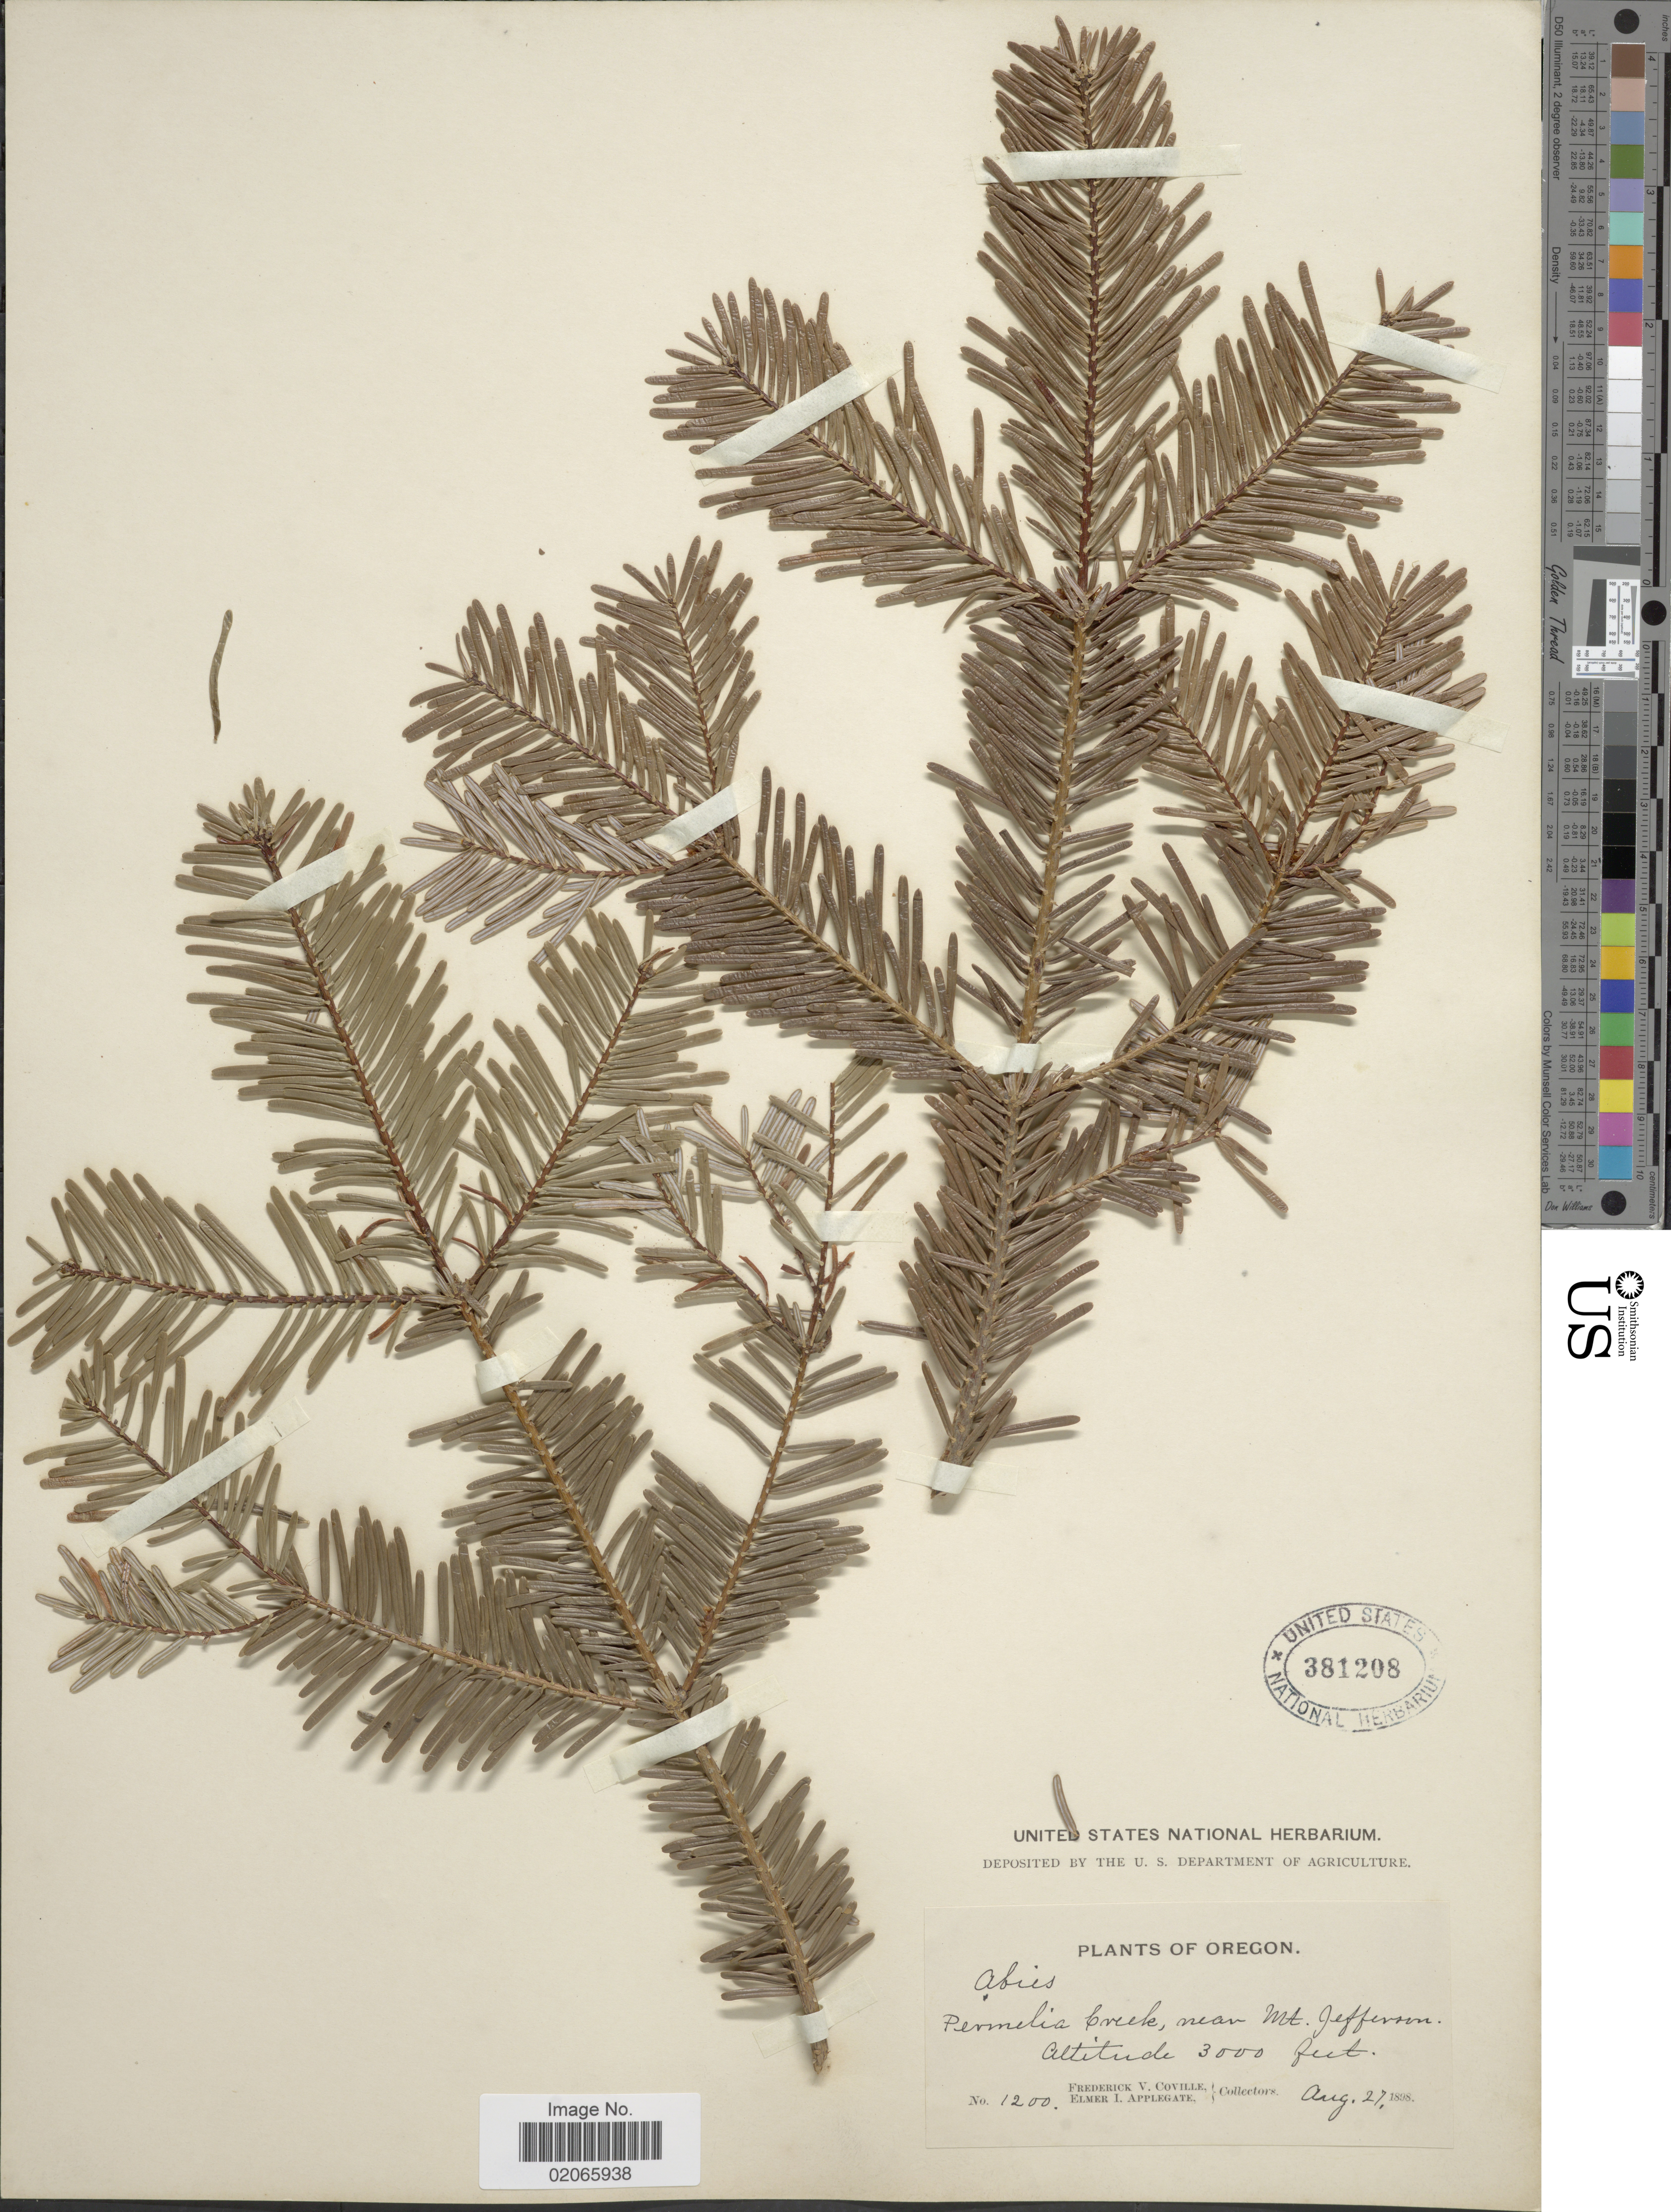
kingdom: Plantae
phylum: Tracheophyta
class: Pinopsida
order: Pinales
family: Pinaceae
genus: Abies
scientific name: Abies sp.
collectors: F. V. Coville & E. I. Applegate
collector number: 1200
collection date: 1898-08-27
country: United States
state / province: Oregon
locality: Permelia Creek, near Mt. Jefferson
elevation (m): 914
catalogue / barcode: US 381208